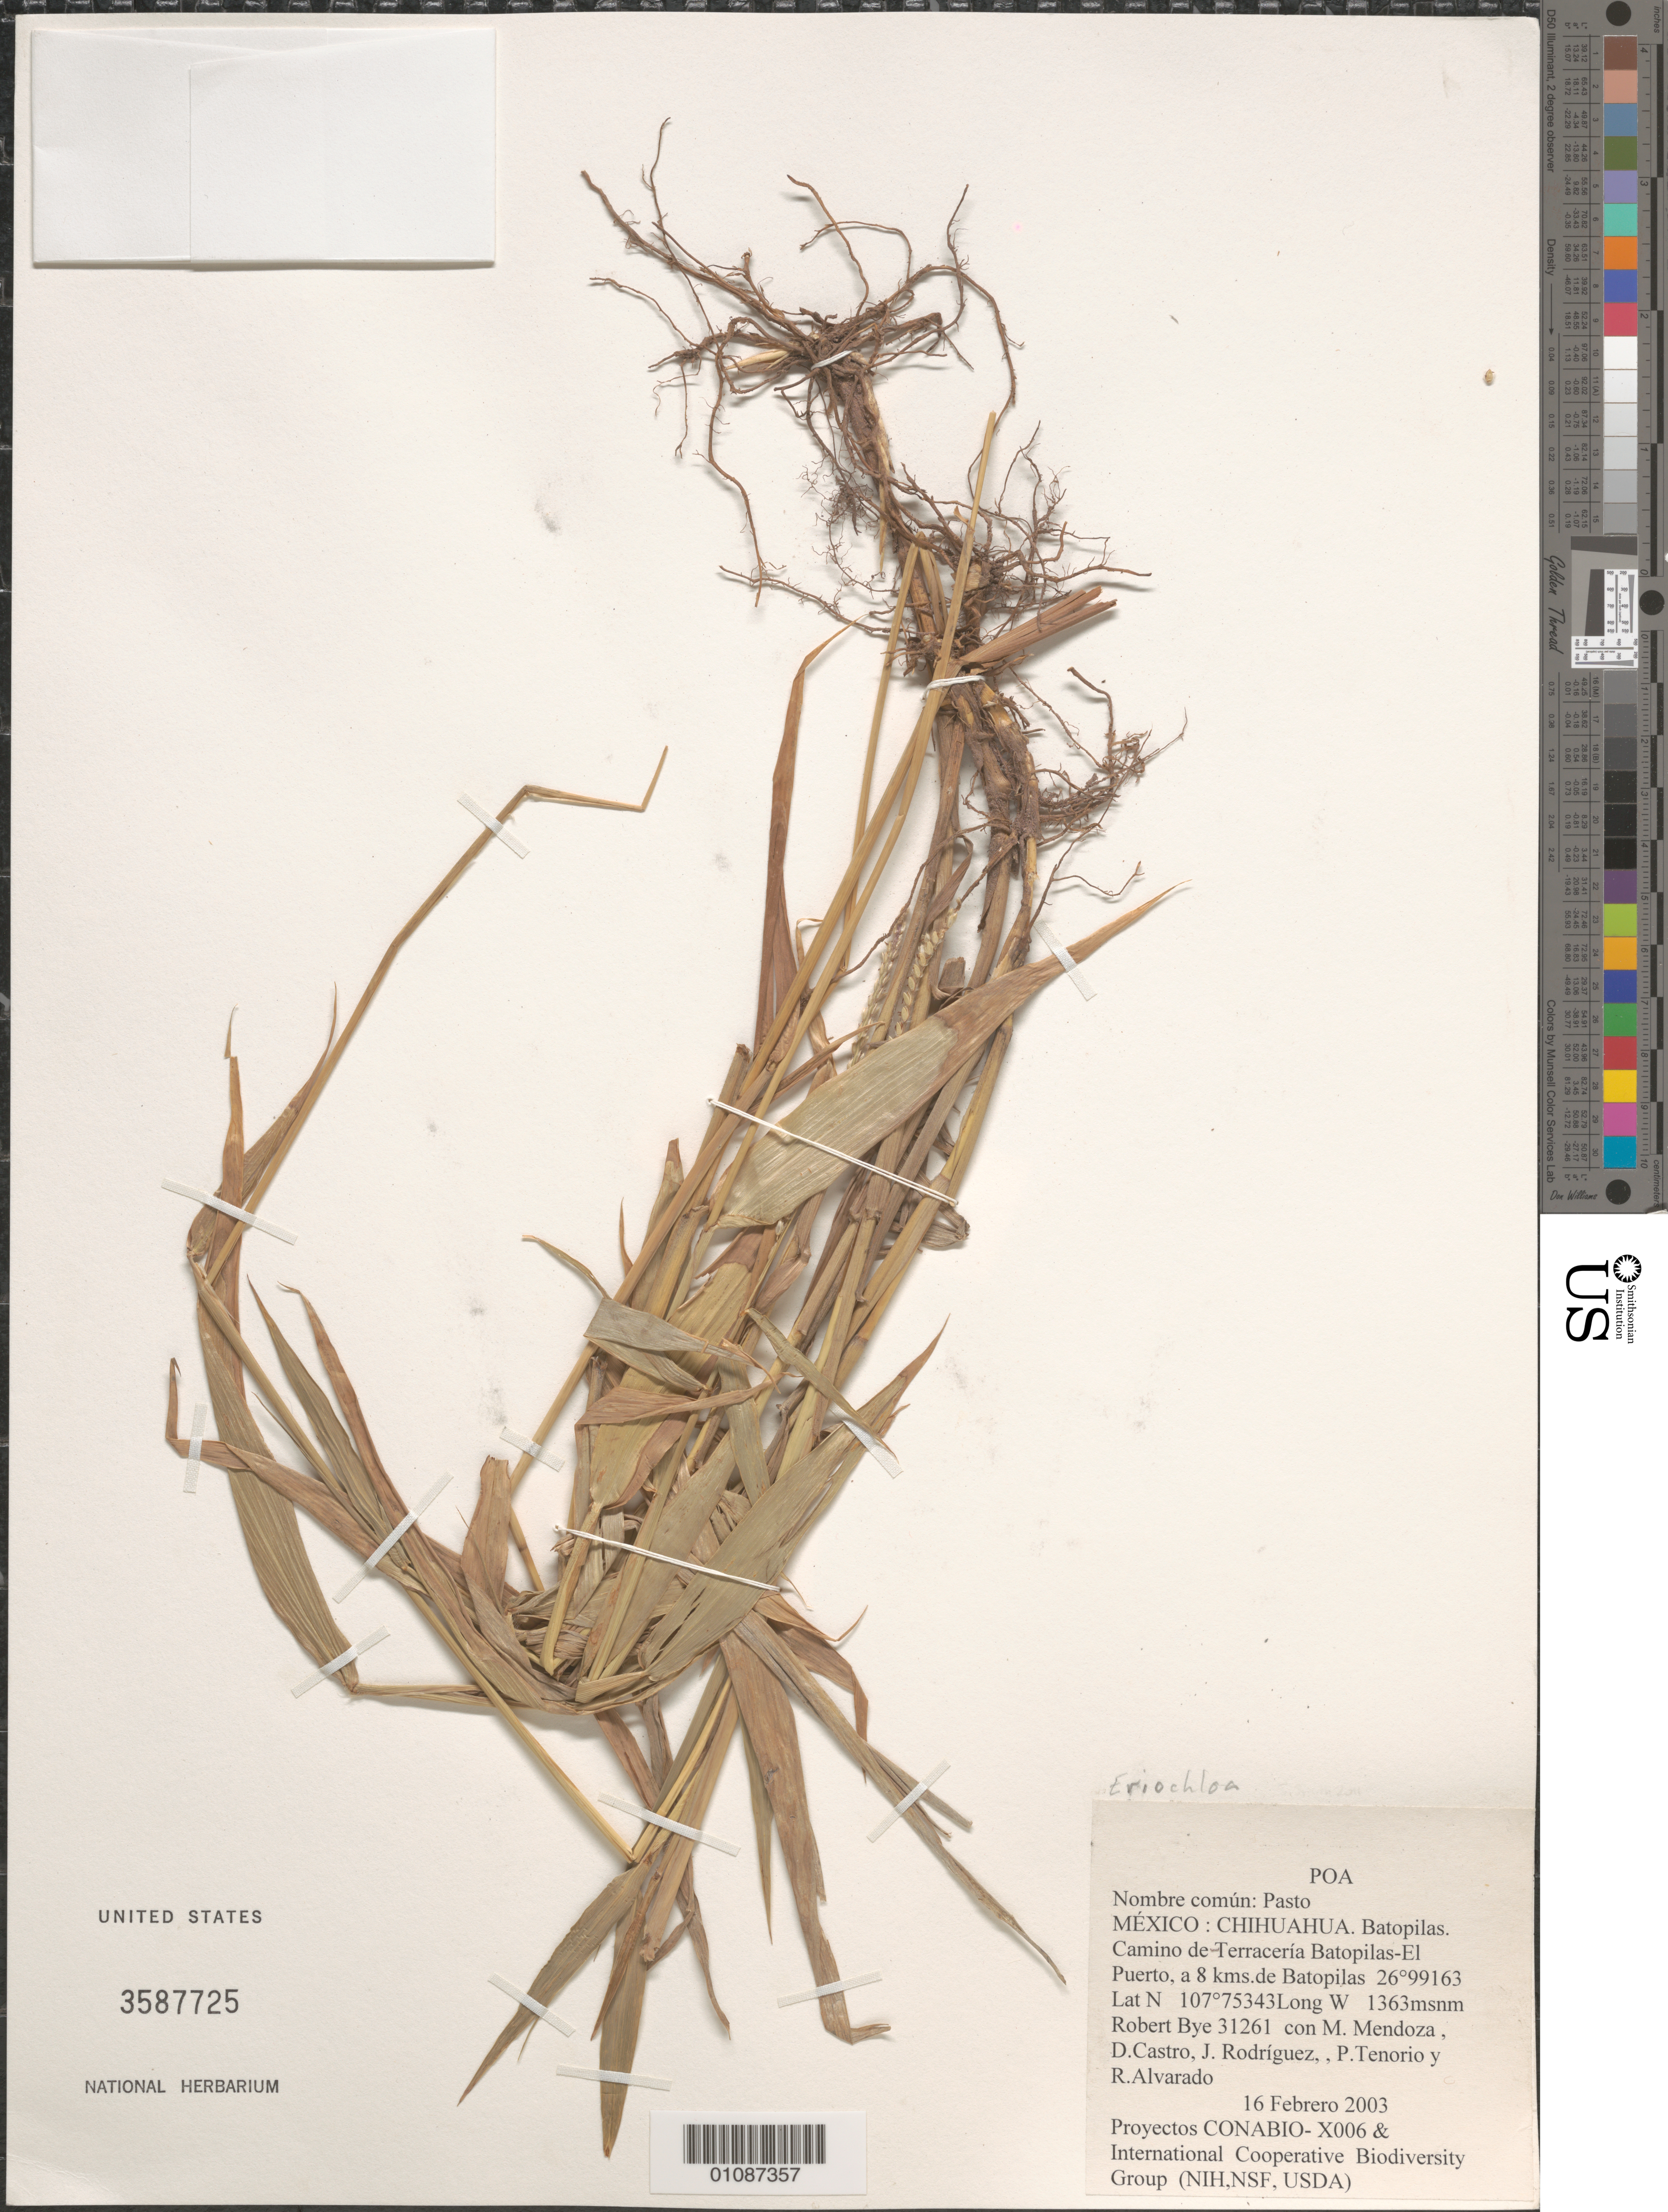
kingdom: Plantae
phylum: Tracheophyta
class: Liliopsida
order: Poales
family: Poaceae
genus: Eriochloa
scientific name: Eriochloa sp.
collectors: R. A. Bye, M. Mendoza Garcia, D. Castro, J. Rodríguez, P. Tenorio L. & R. Alvarado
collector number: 31261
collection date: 2003-02-16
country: Mexico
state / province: Chihuahua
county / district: Batopilas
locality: Camino de Terraceria-Batopilas-El Puerto, a 8kms de Batopilas.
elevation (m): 1363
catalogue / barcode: US 3587725